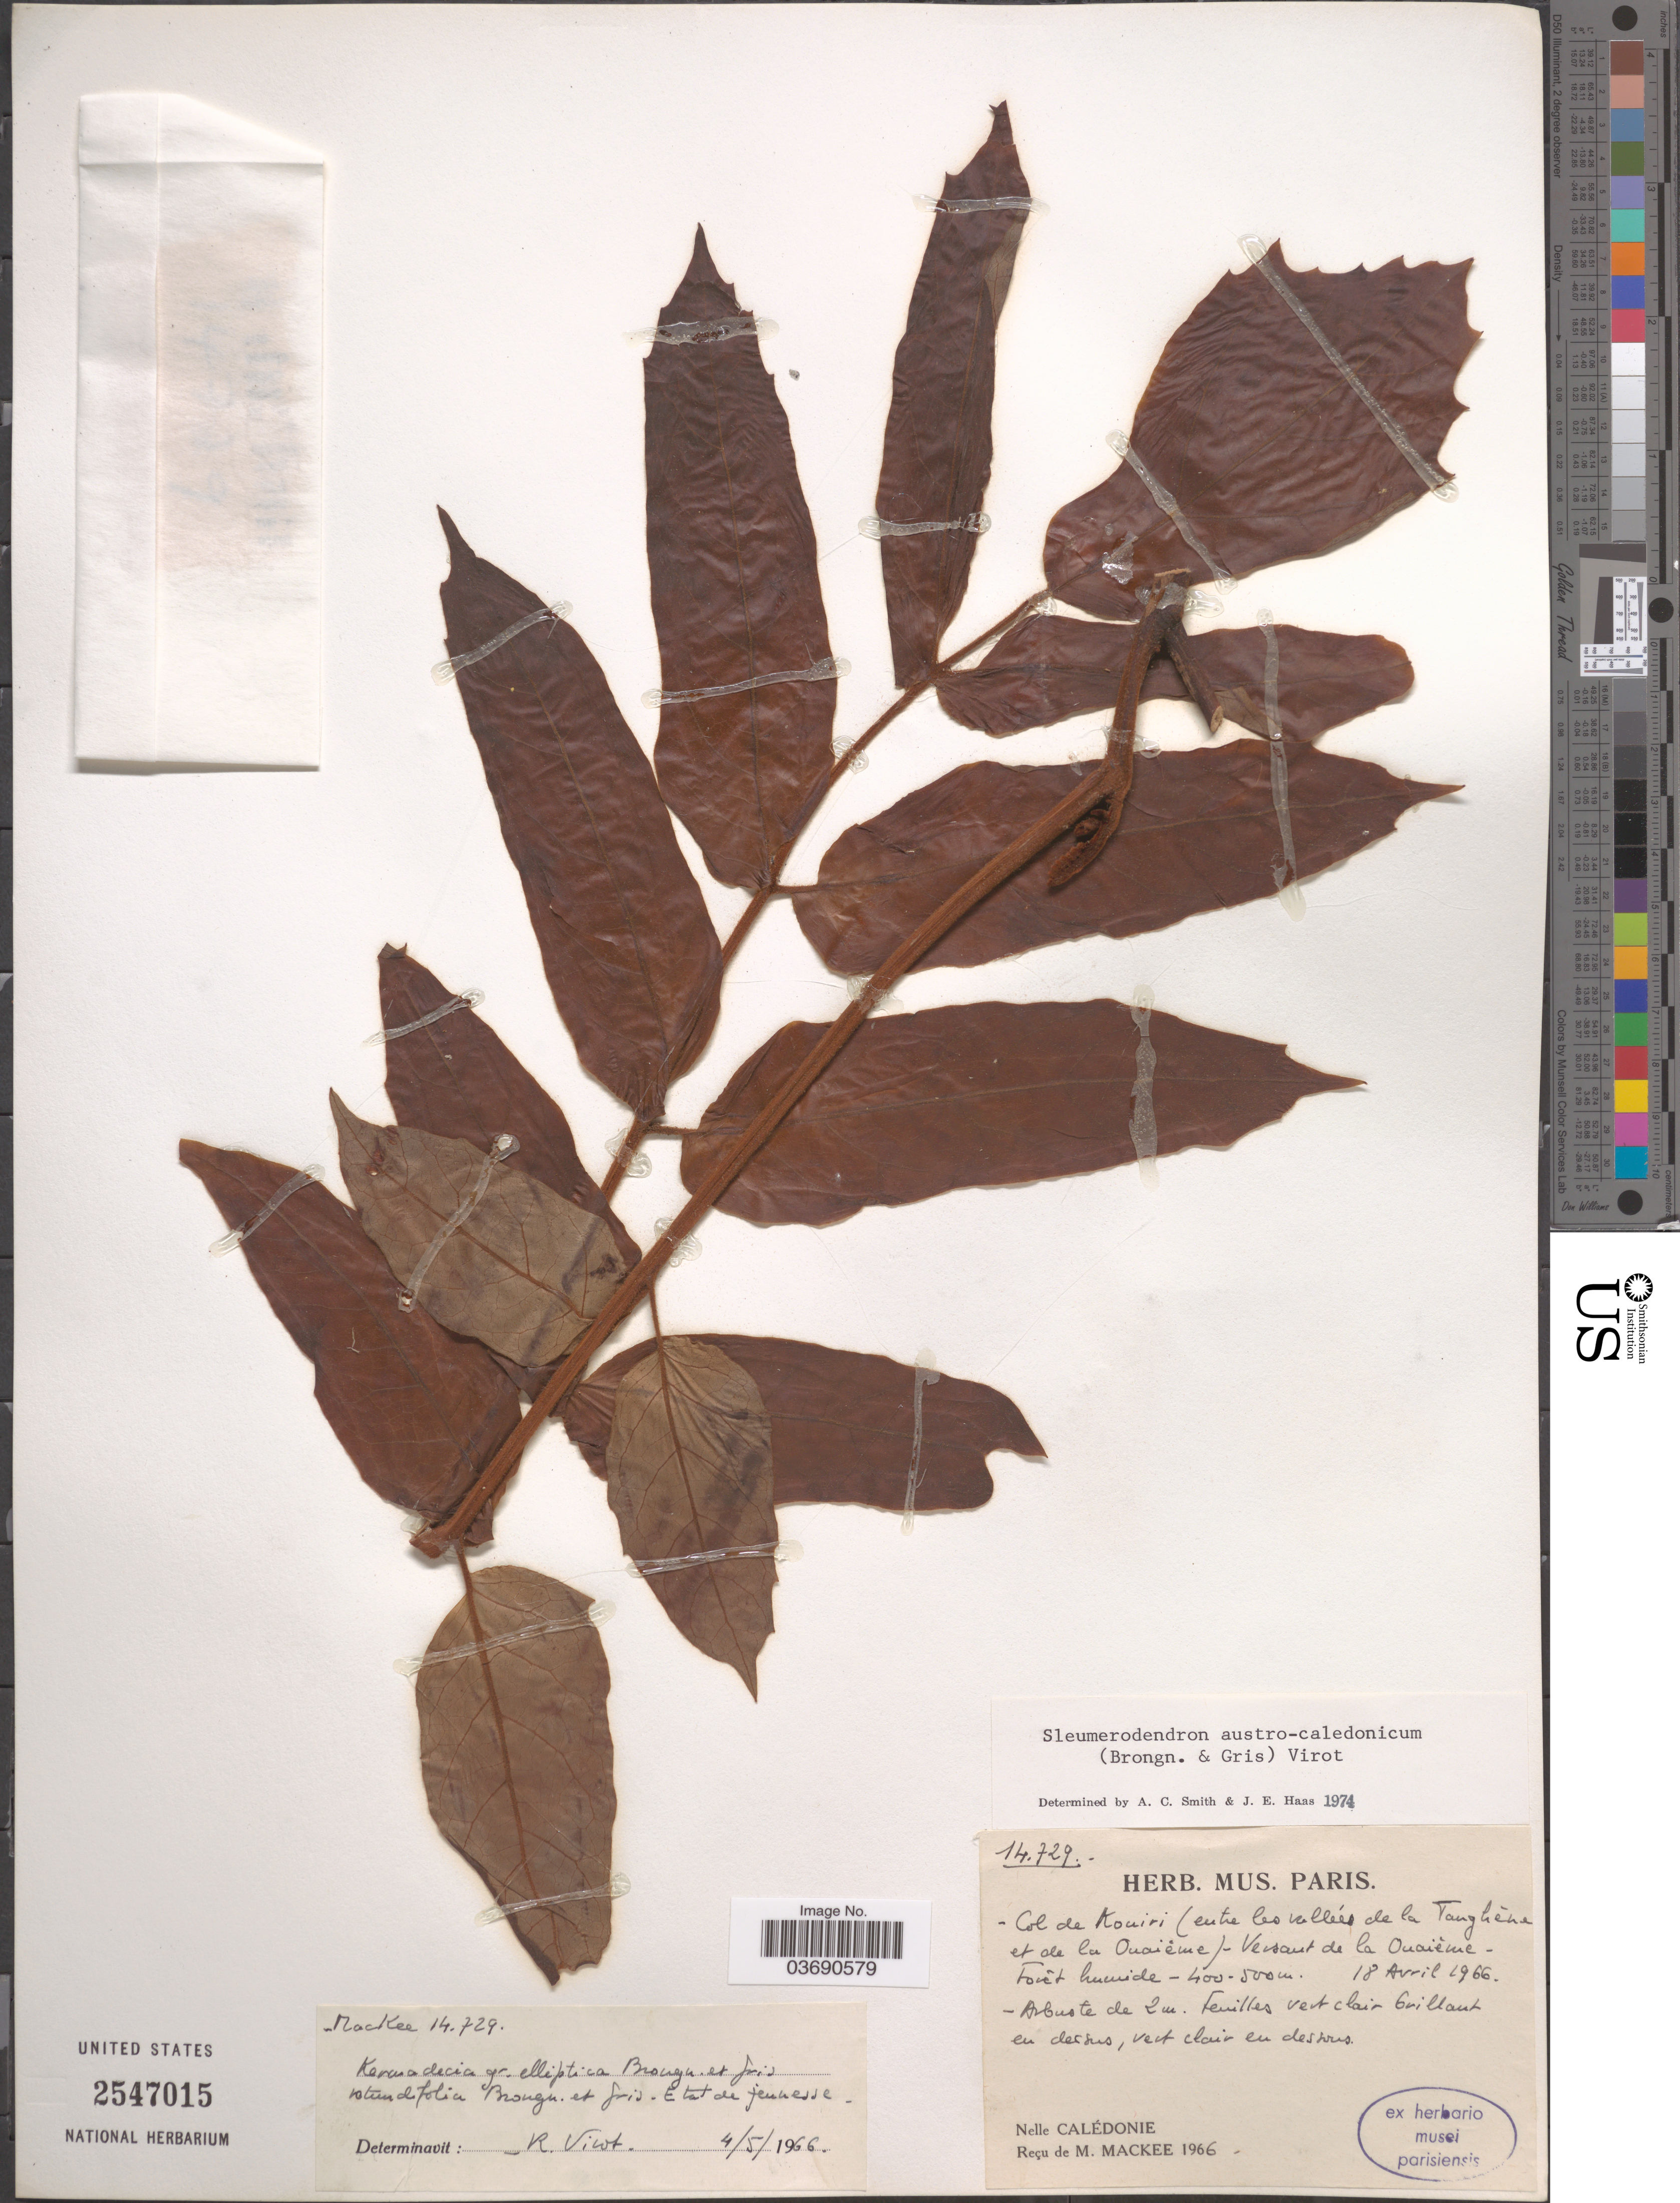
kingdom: Plantae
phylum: Tracheophyta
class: Magnoliopsida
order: Proteales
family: Proteaceae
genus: Sleumerodendron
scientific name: Sleumerodendron austro-caledonicum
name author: (Brongn.) R. Virot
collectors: M. Mackee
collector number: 14729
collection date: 1966-04-18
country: New Caledonia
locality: Kouiri (entre los vallés de la Tanghéne et de la Ouaiéme). Versant de la Ouaième. [interpreted]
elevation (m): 400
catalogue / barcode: US 2547015